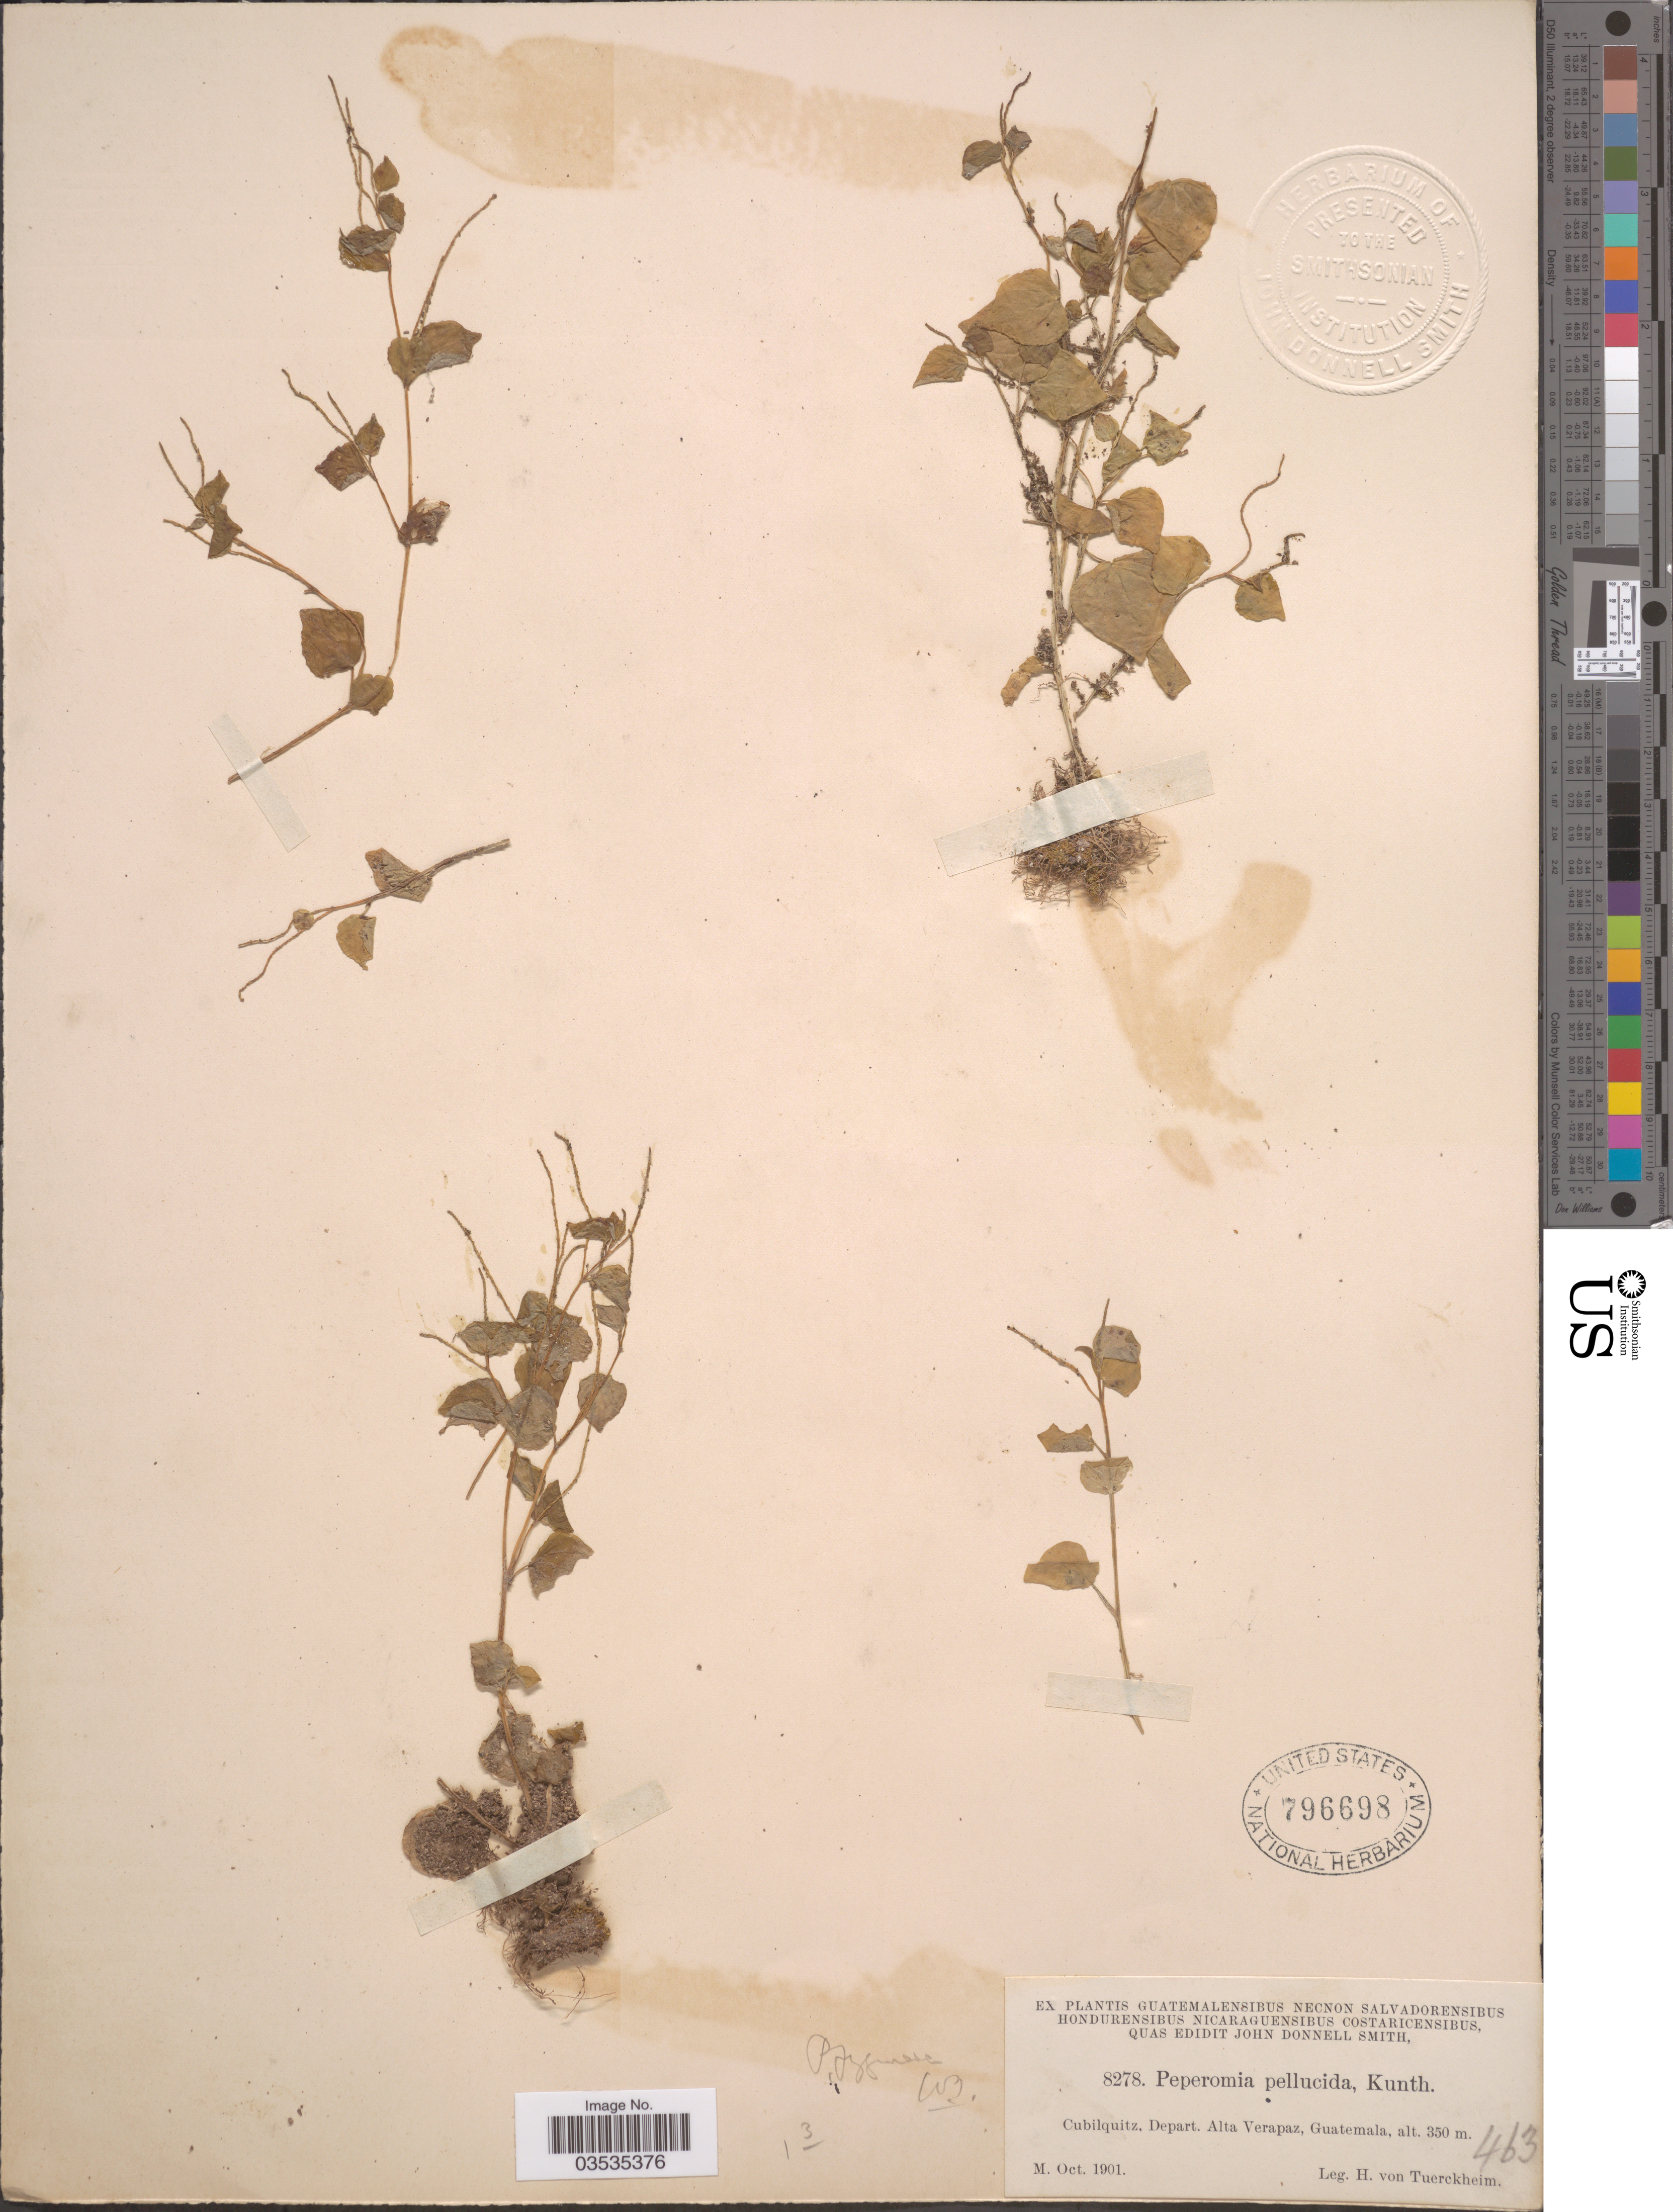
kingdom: Plantae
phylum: Tracheophyta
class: Magnoliopsida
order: Piperales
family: Piperaceae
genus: Peperomia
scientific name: Peperomia pellucida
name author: (L.) Kunth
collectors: H. von Türckheim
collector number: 8278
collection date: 1901-10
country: Guatemala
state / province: Alta Verapaz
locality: Cubilquitz, Depart. Alta Verapaz.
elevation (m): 350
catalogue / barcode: US 796698